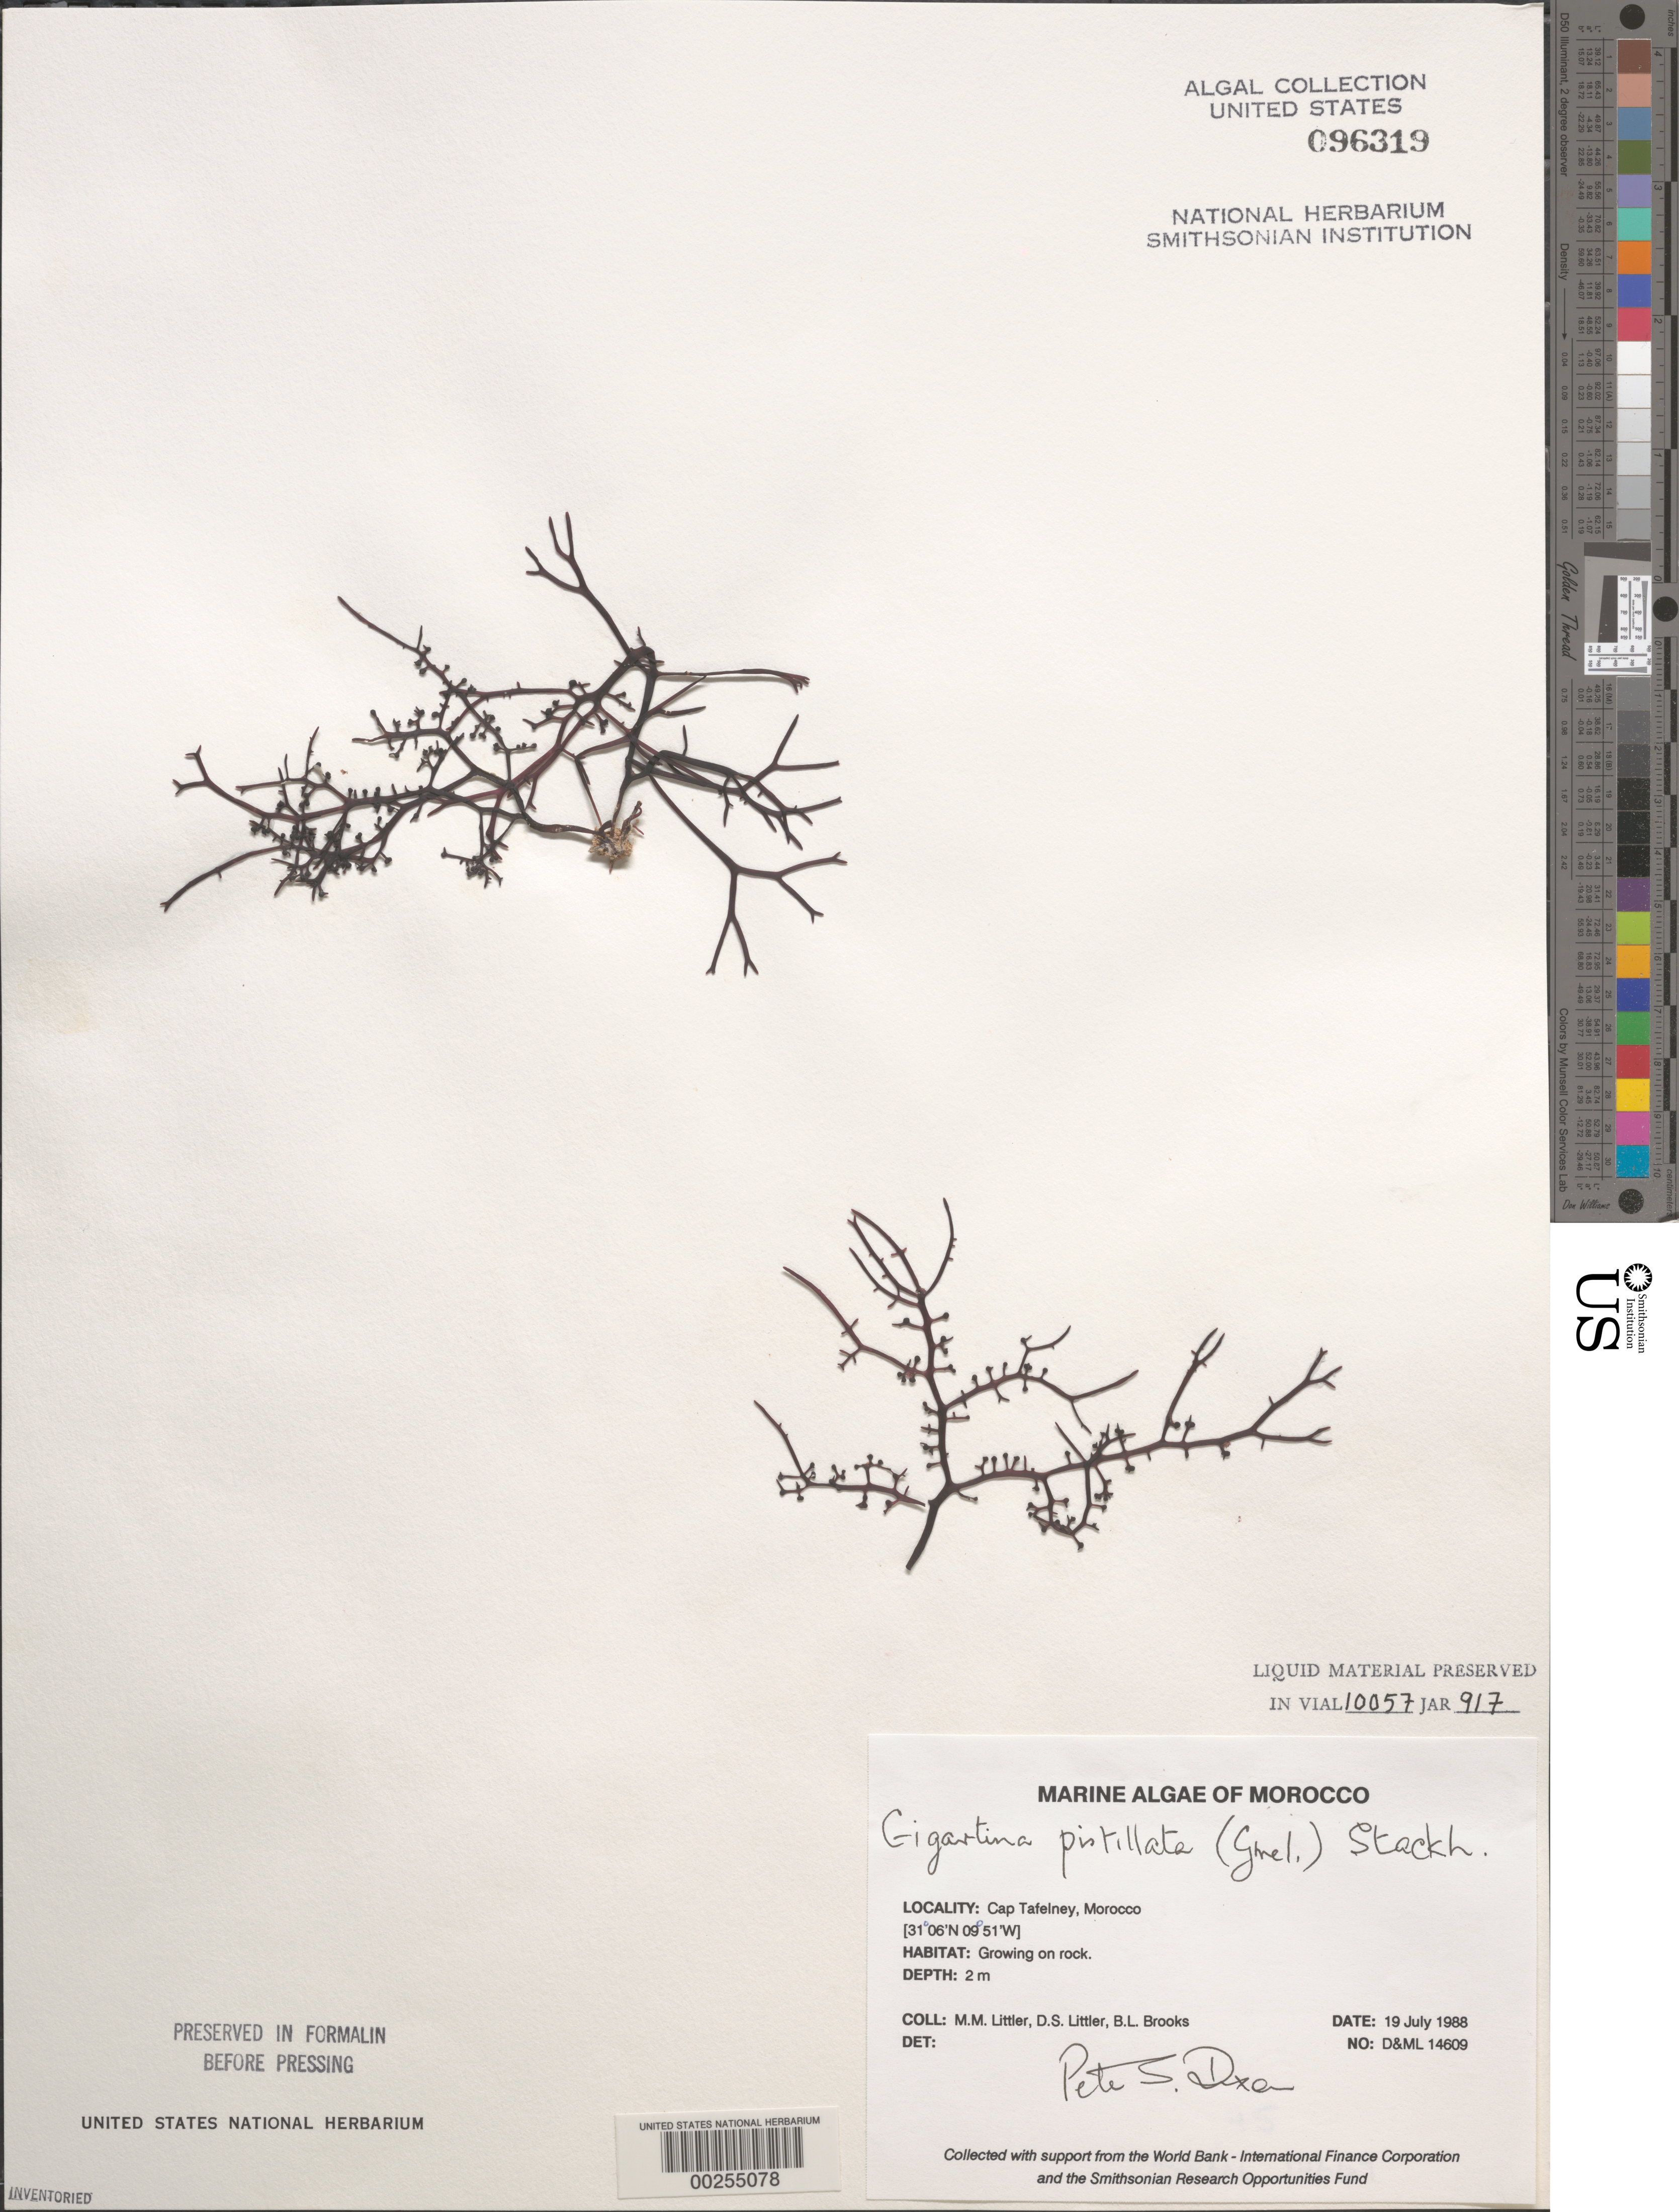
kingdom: Plantae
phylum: Rhodophyta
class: Florideophyceae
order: Gigartinales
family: Gigartinaceae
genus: Gigartina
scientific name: Gigartina pistillata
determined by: Dixon, P. S.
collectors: M. M. Littler, D. S. Littler & B. Brooks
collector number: D&ML 14609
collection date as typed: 19 Jul 1988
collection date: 1988-07-19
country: Morocco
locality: Cap Tafelney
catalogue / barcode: US 96319